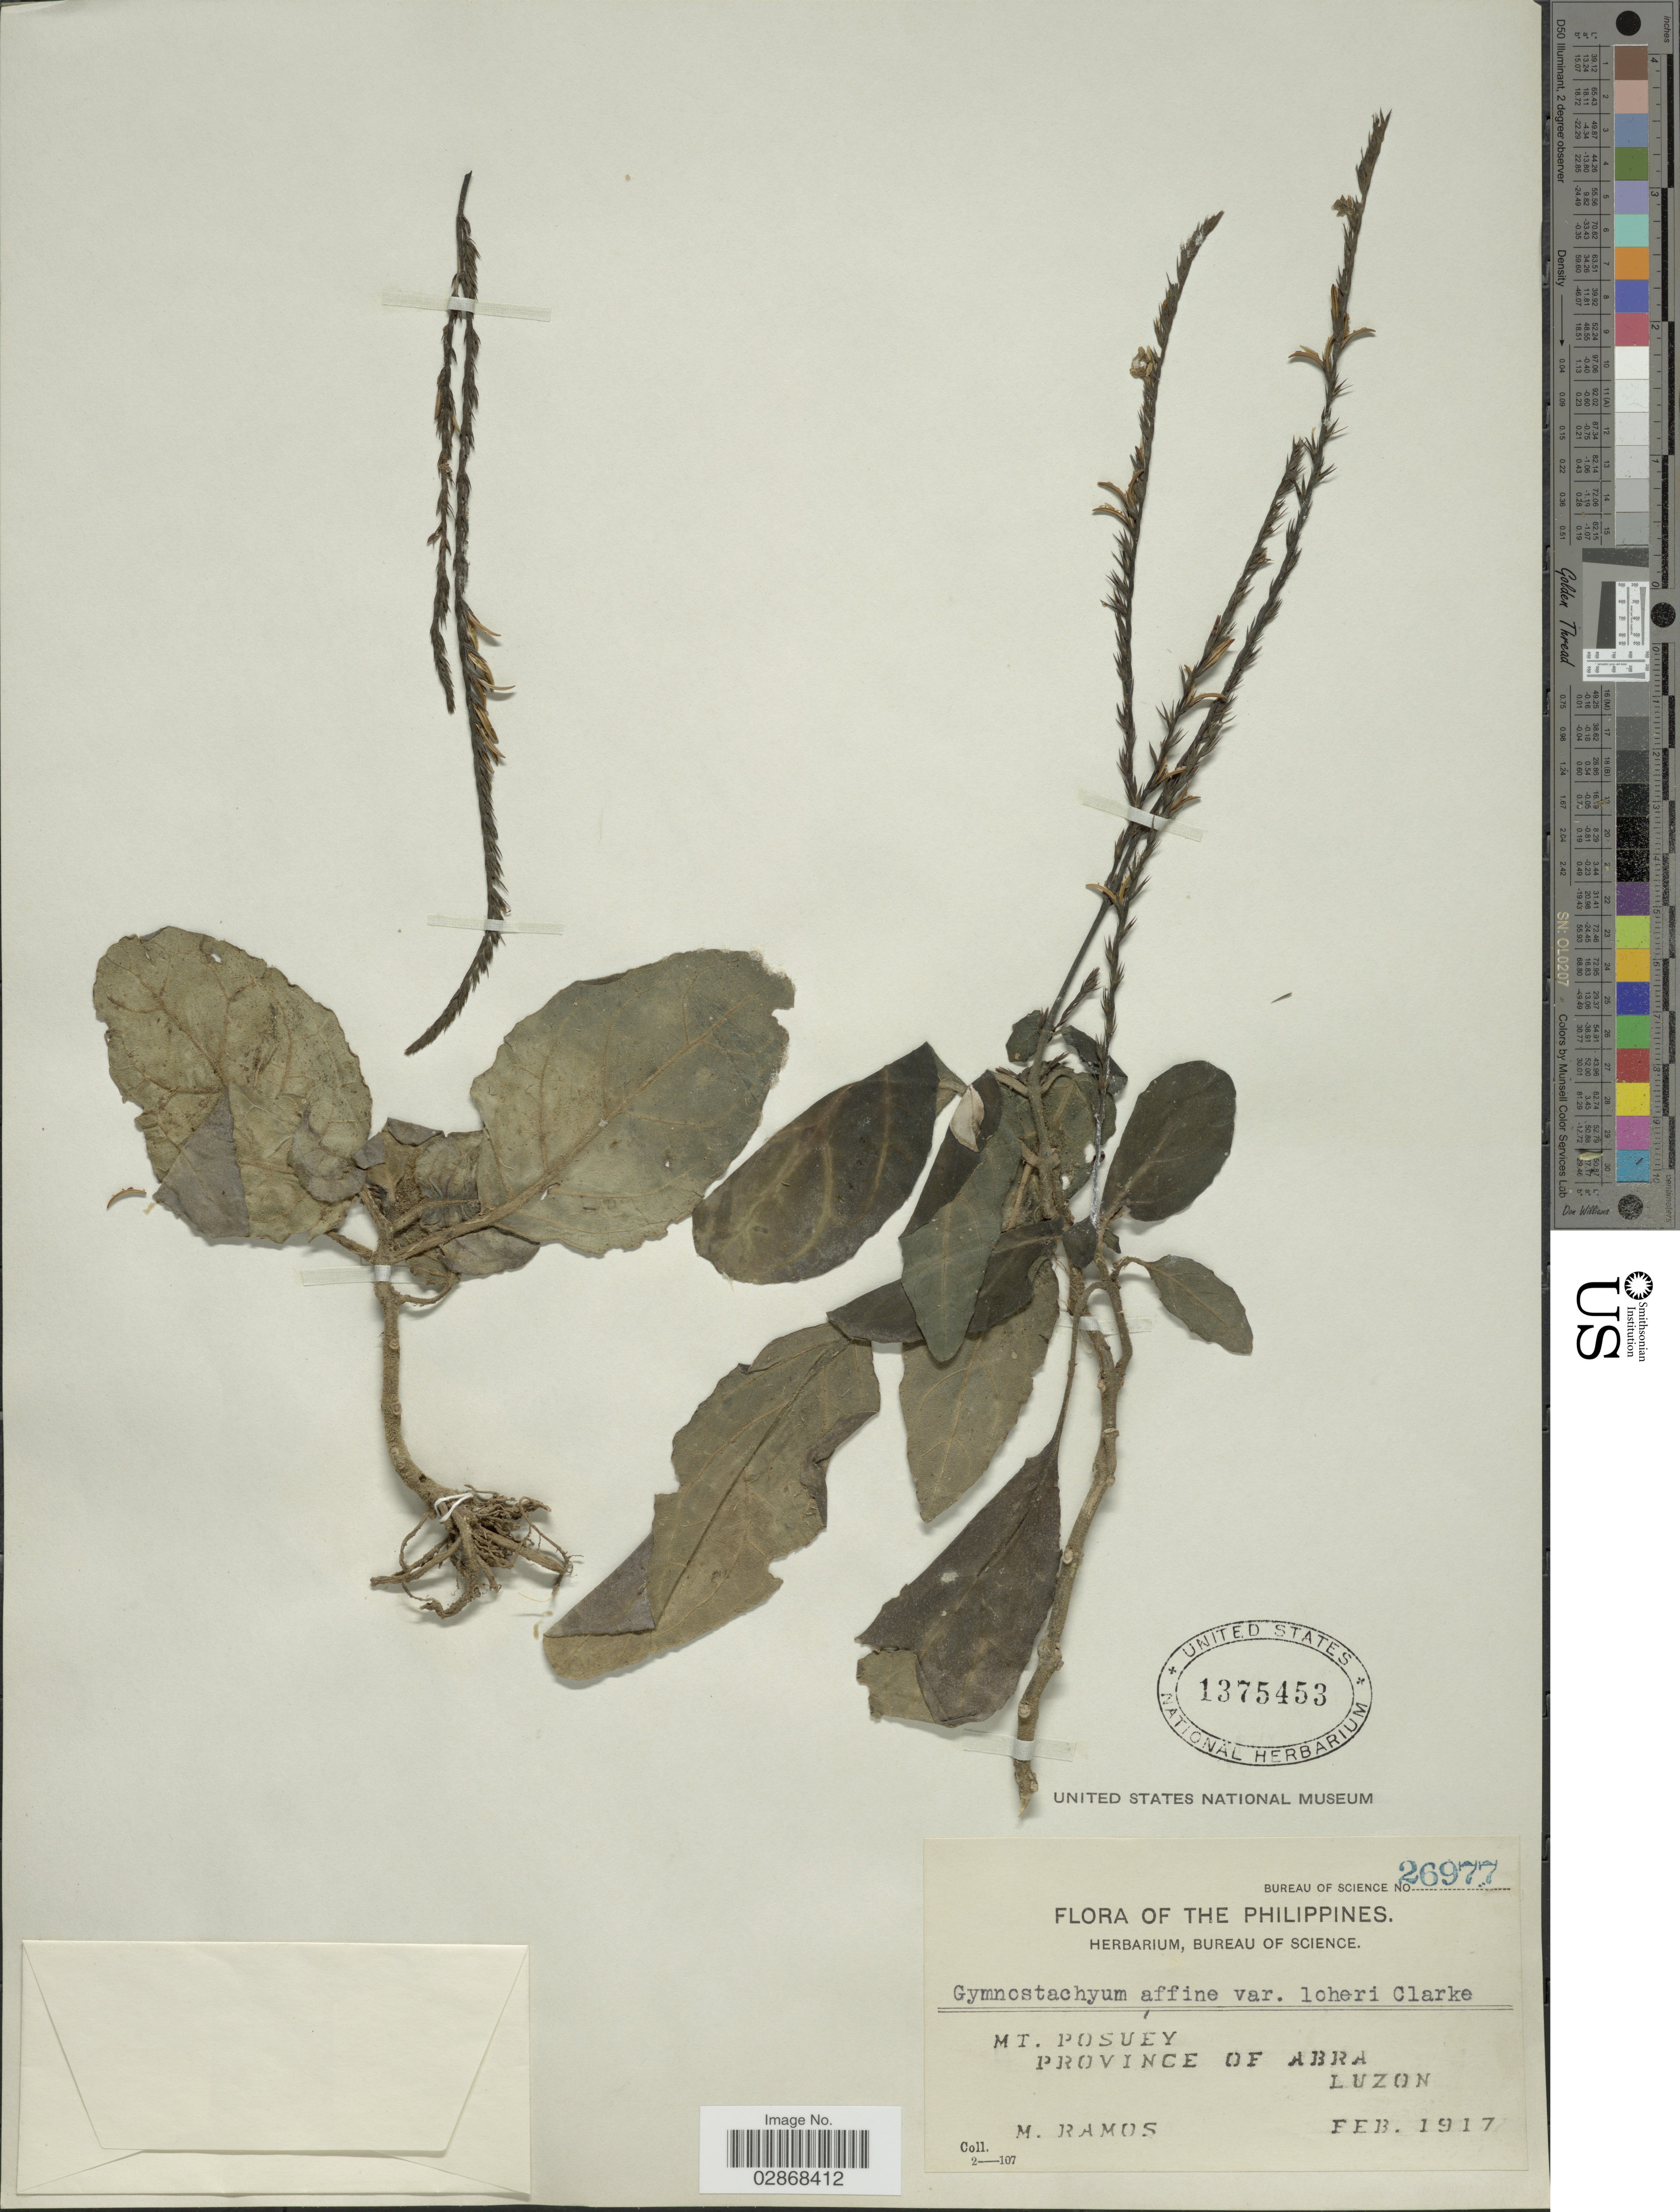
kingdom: Plantae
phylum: Tracheophyta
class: Magnoliopsida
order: Lamiales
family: Acanthaceae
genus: Gymnostachyum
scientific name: Gymnostachyum affine var. loheri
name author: C.B. Clarke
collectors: M. Ramos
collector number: Bureau of Science 26977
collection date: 1917-02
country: Philippines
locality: Mt. Posuéy. Province of Abra. Luzon.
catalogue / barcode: US 1375453